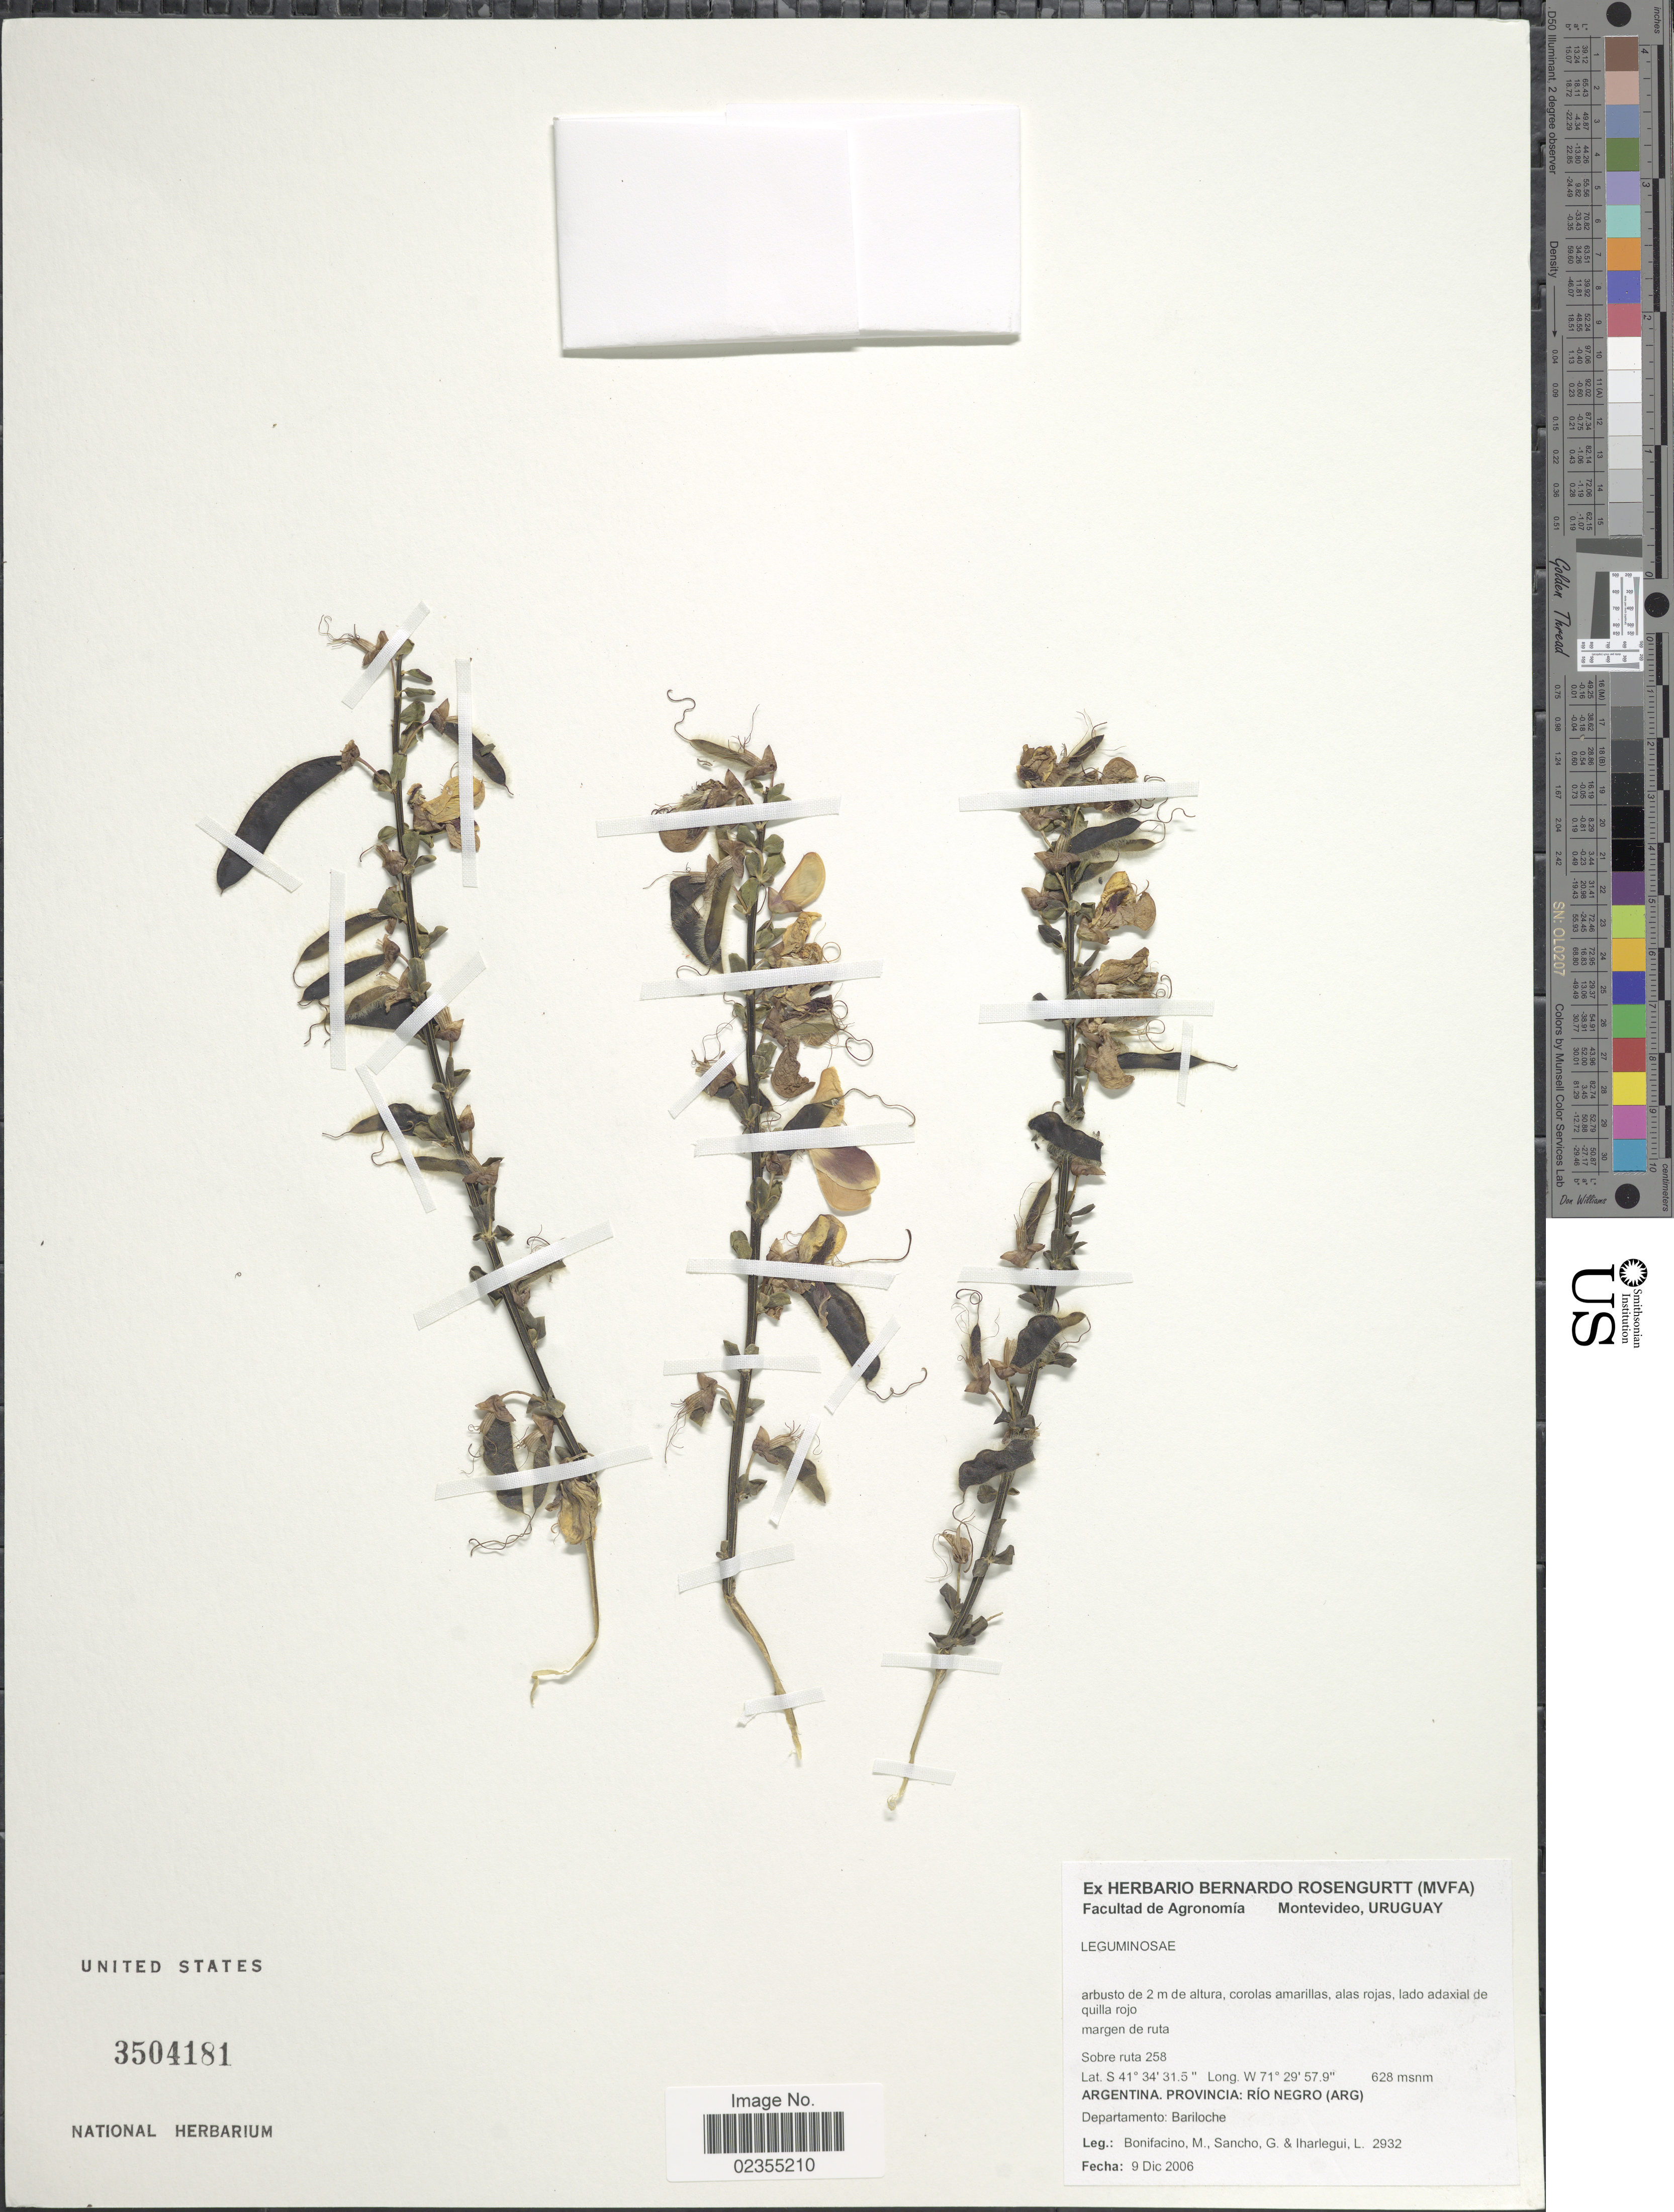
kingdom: Plantae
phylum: Tracheophyta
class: Magnoliopsida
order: Fabales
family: Fabaceae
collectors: M. Bonifacino, G. Sancho & L. Iharlegui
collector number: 2932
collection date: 2006-12-09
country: Argentina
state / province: Rio Negro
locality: Provincia: Río Negro (ARG)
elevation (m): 628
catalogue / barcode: US 3504181